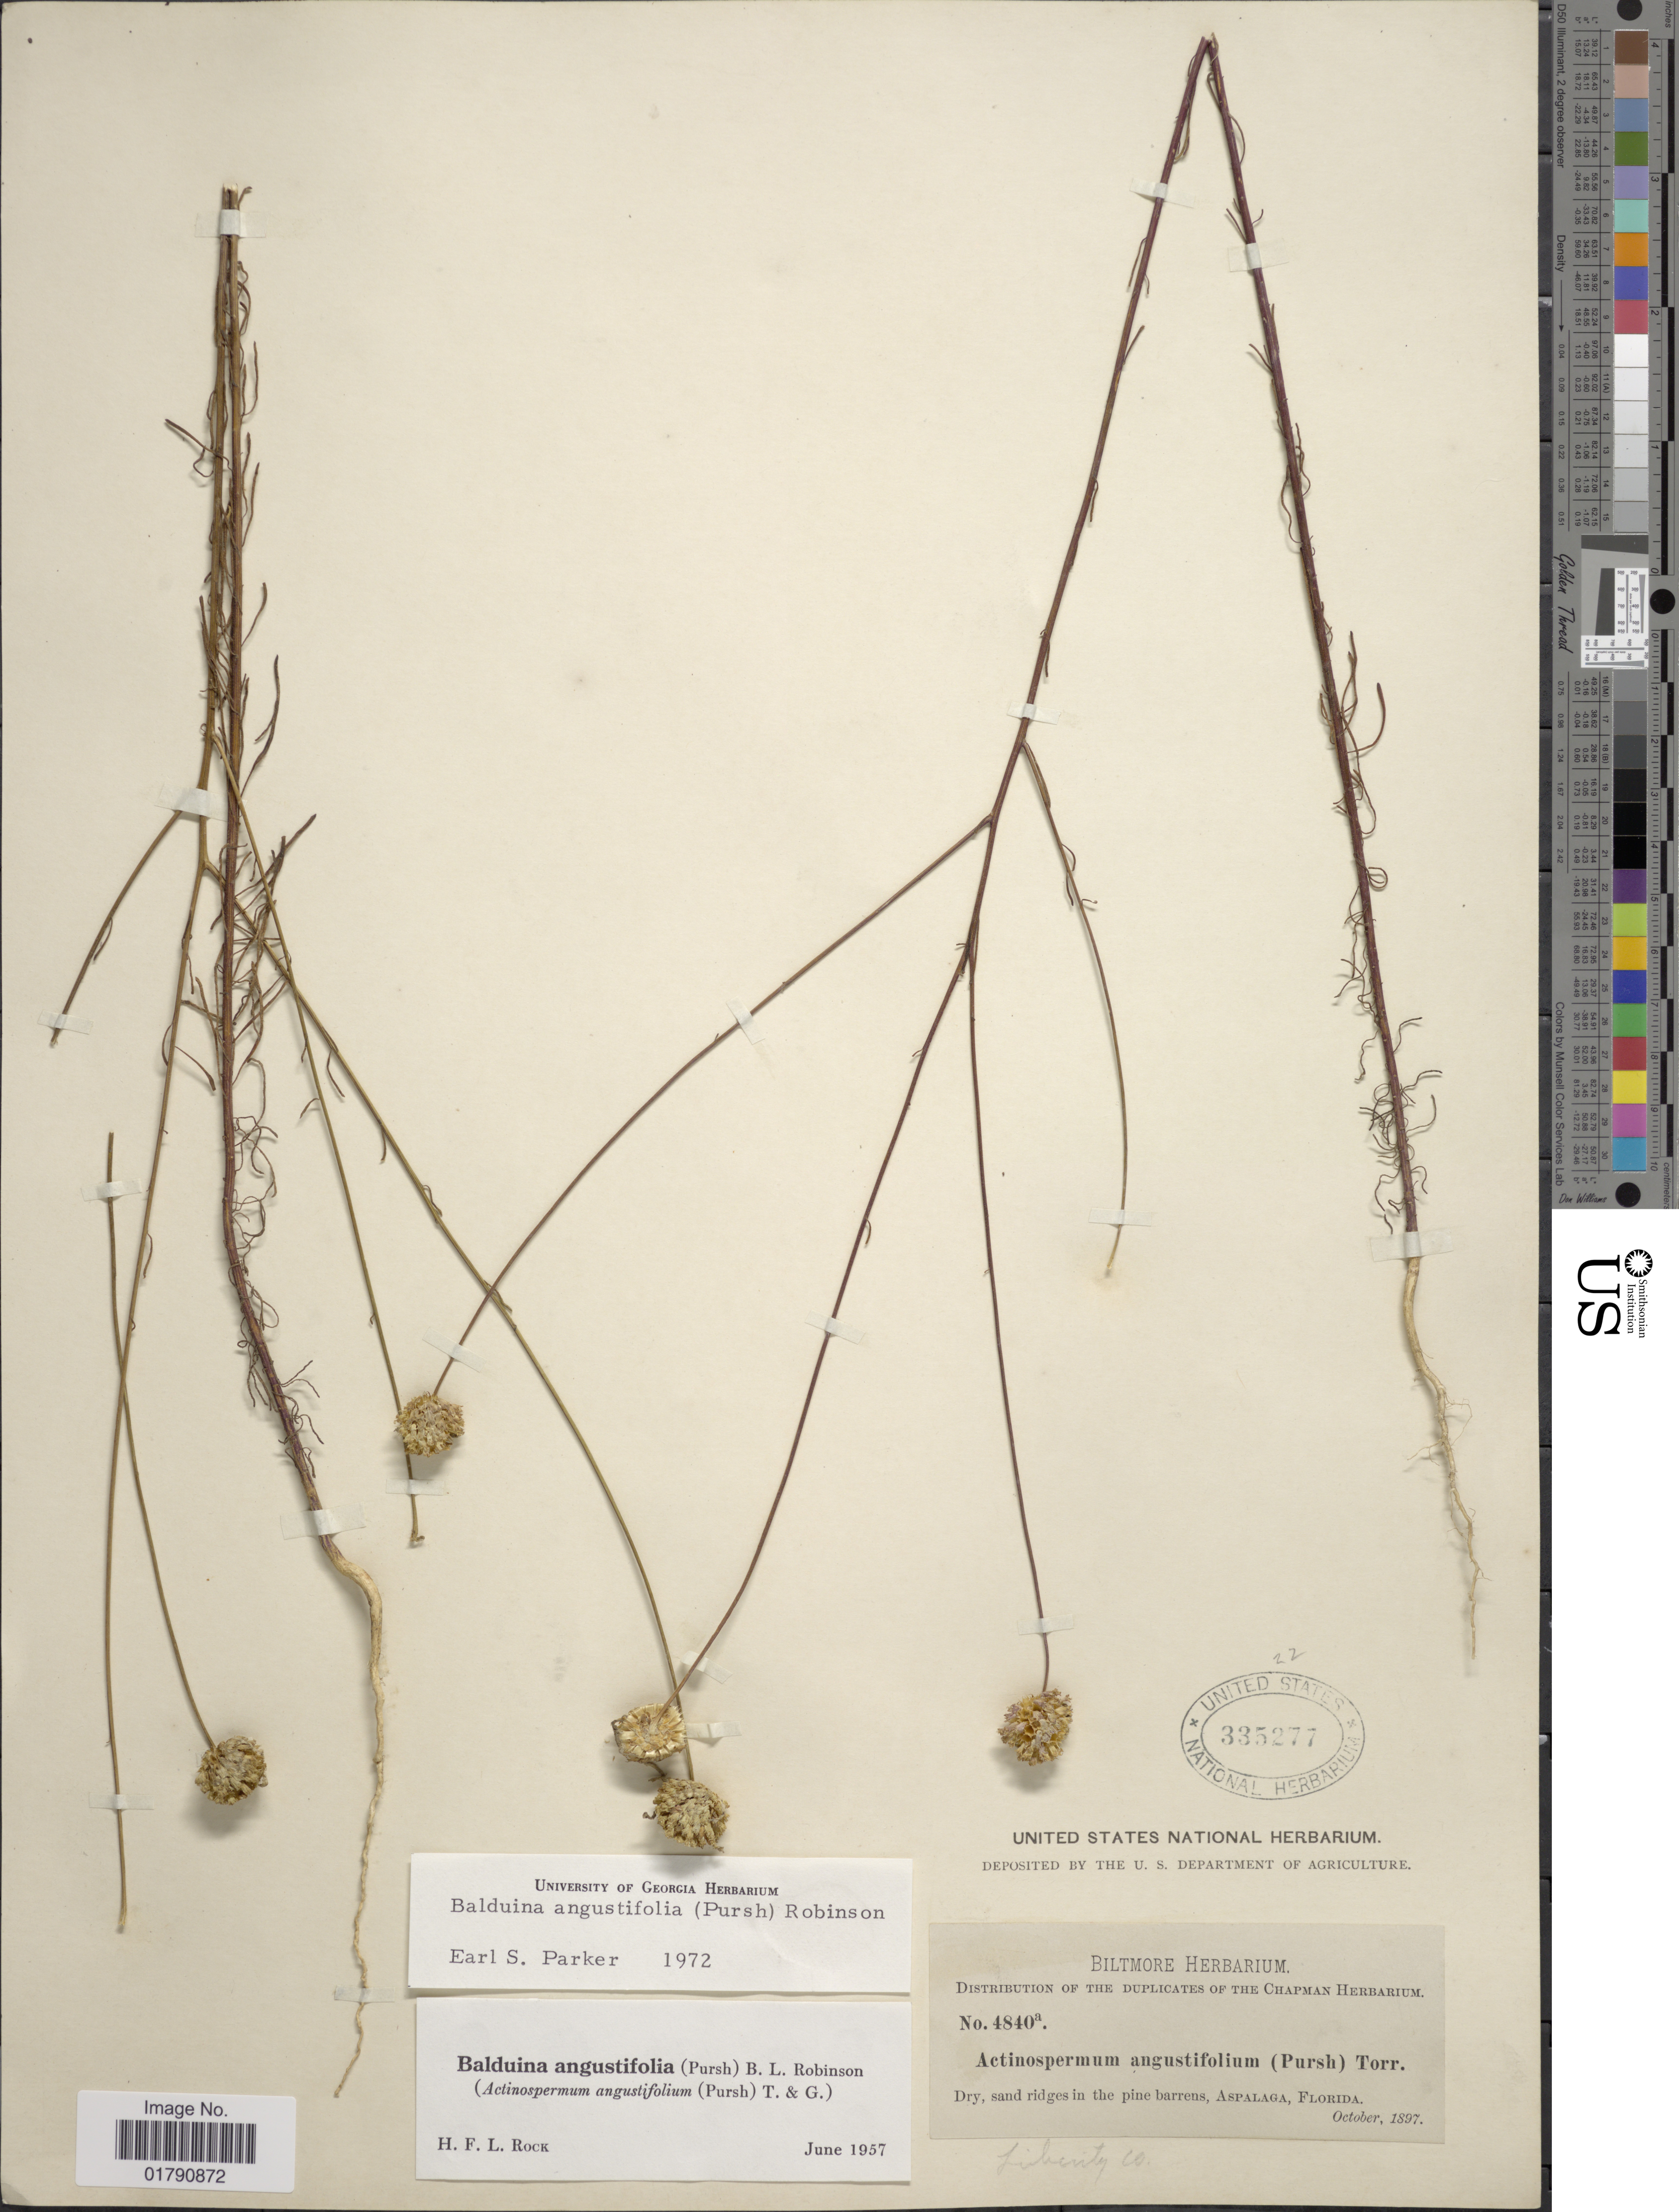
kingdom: Plantae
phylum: Tracheophyta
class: Magnoliopsida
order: Asterales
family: Asteraceae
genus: Balduina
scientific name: Balduina angustifolia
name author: (Pursh) B.L. Rob.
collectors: ex herb. Biltmore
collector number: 4840a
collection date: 1897-10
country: United States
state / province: Florida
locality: Aspalaga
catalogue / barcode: US 335277